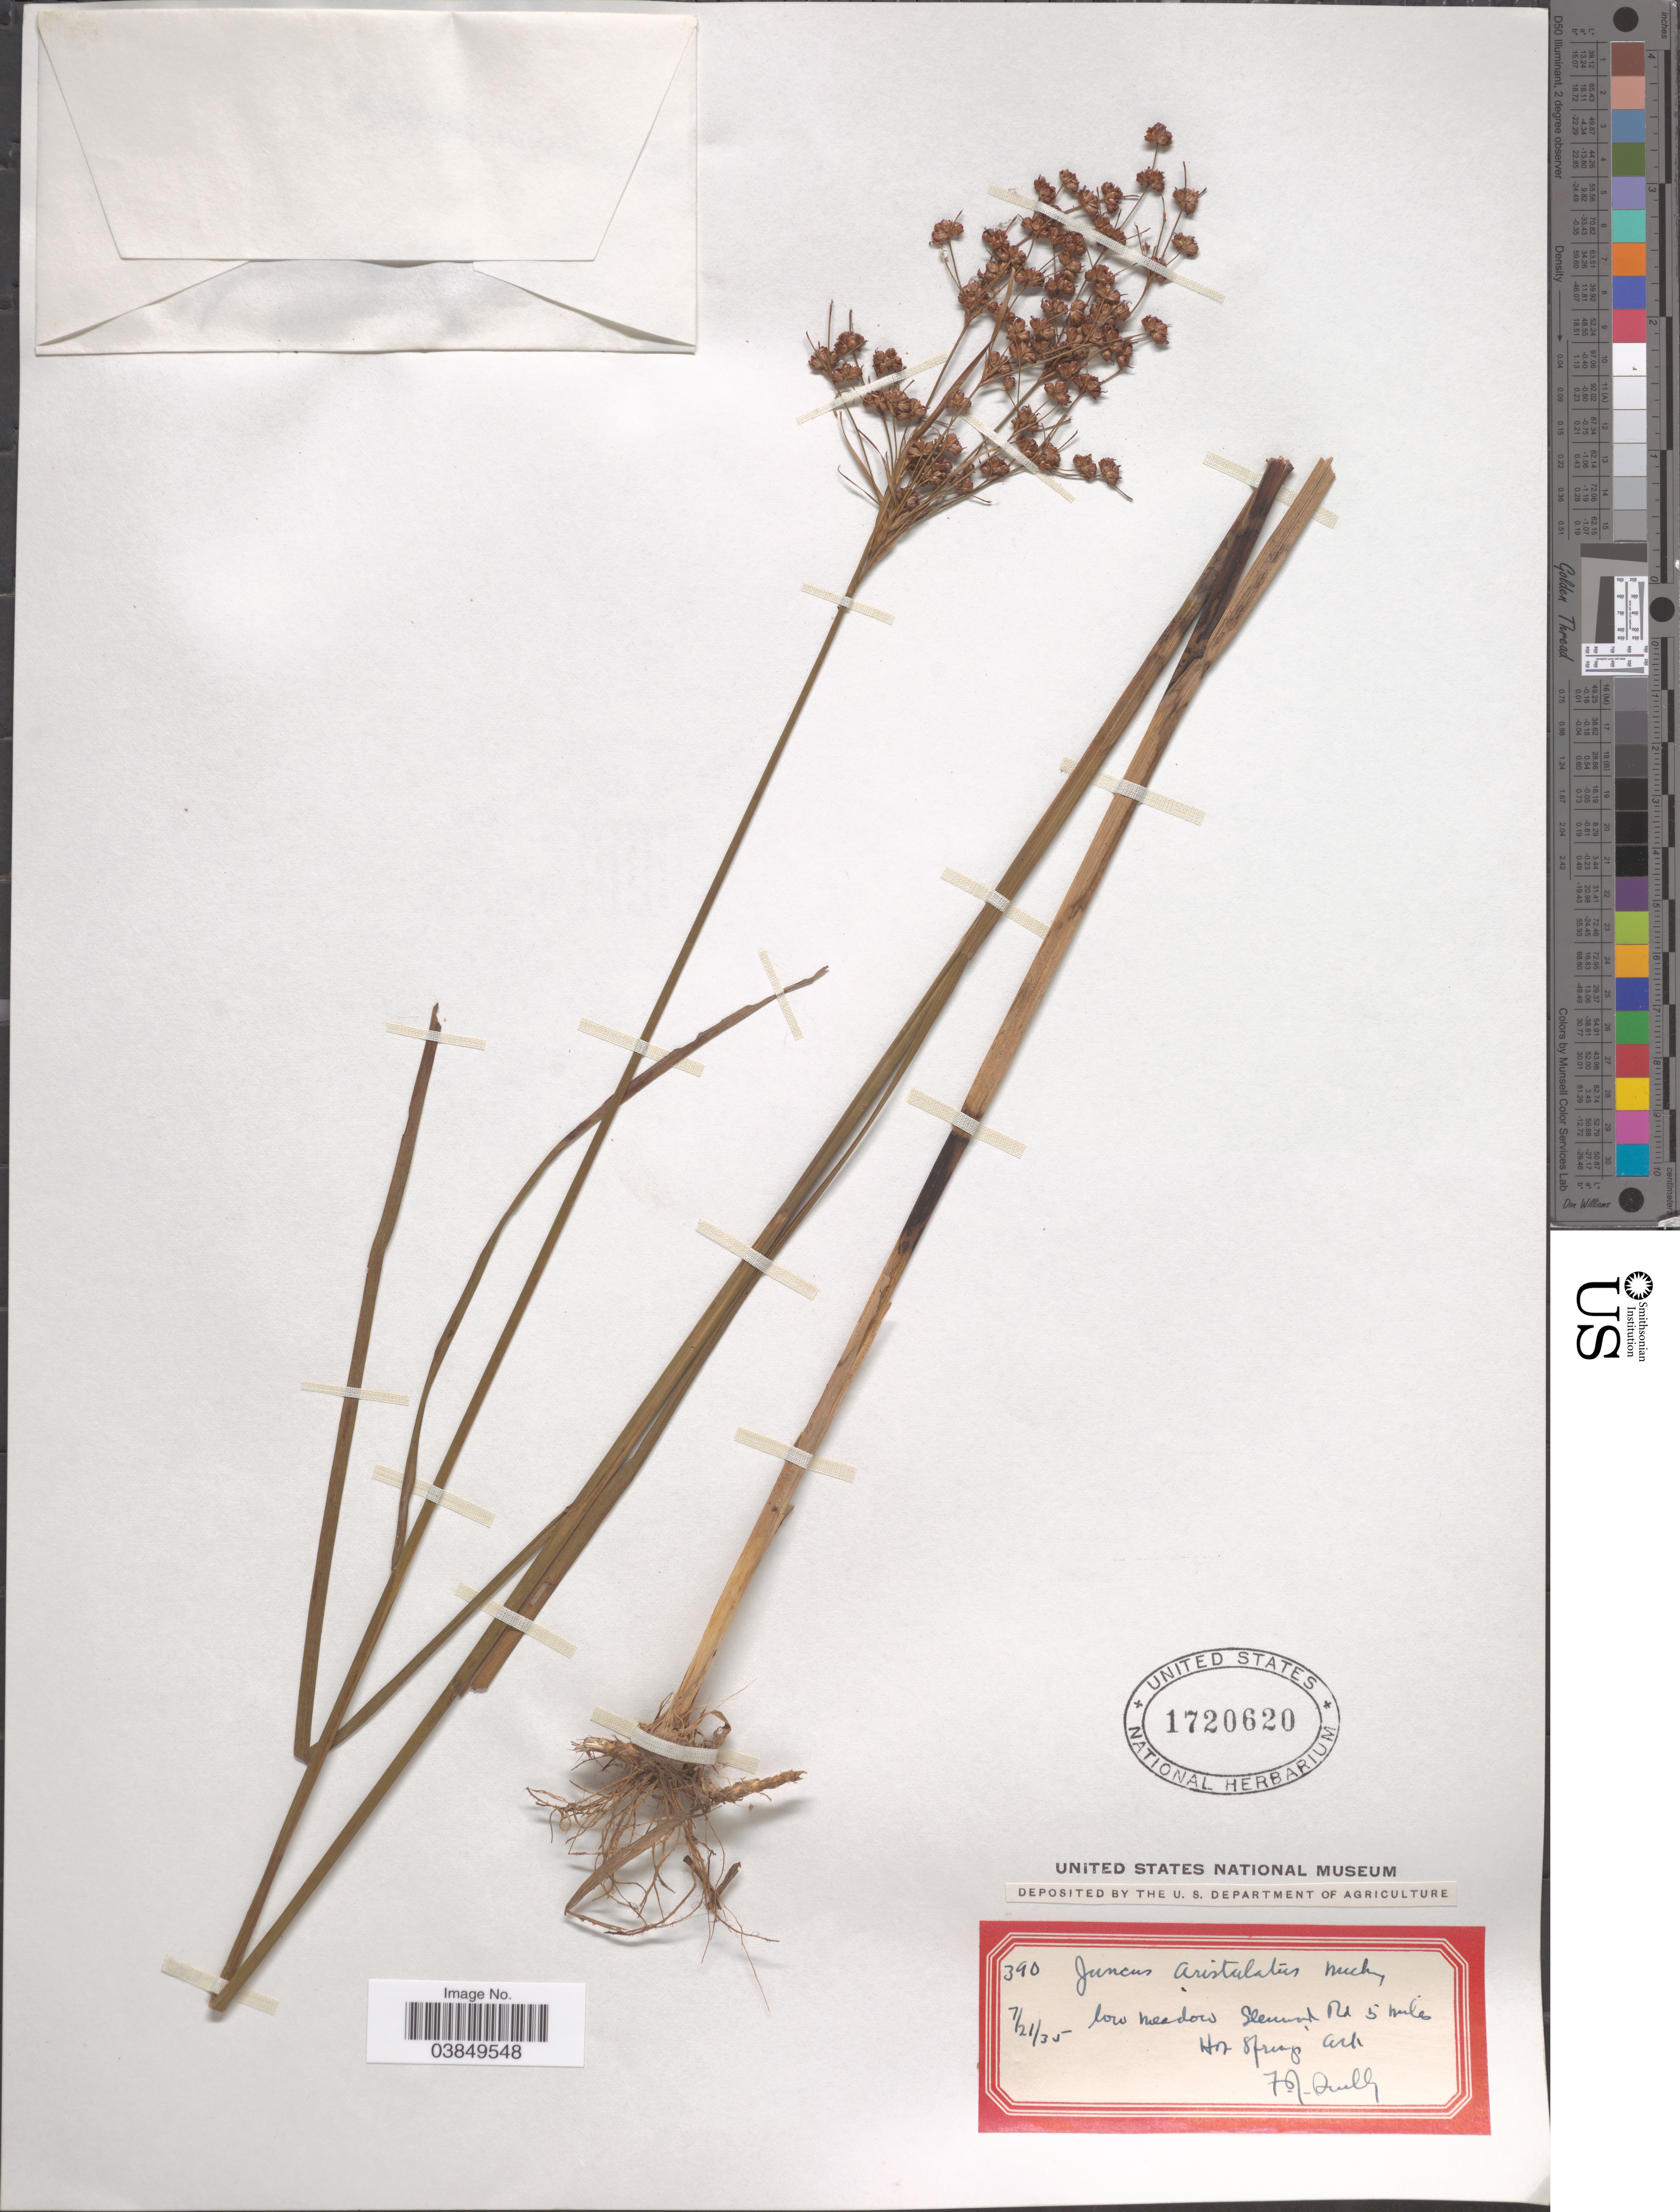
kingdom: Plantae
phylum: Tracheophyta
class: Liliopsida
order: Poales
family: Juncaceae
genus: Juncus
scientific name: Juncus aristulatus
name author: Michx.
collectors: F. Scully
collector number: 390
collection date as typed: Transcribed d/m/y: 21/7/35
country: United States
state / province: Arkansas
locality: Glenwood Rd 5 miles Hot Springs.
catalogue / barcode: US 1720620